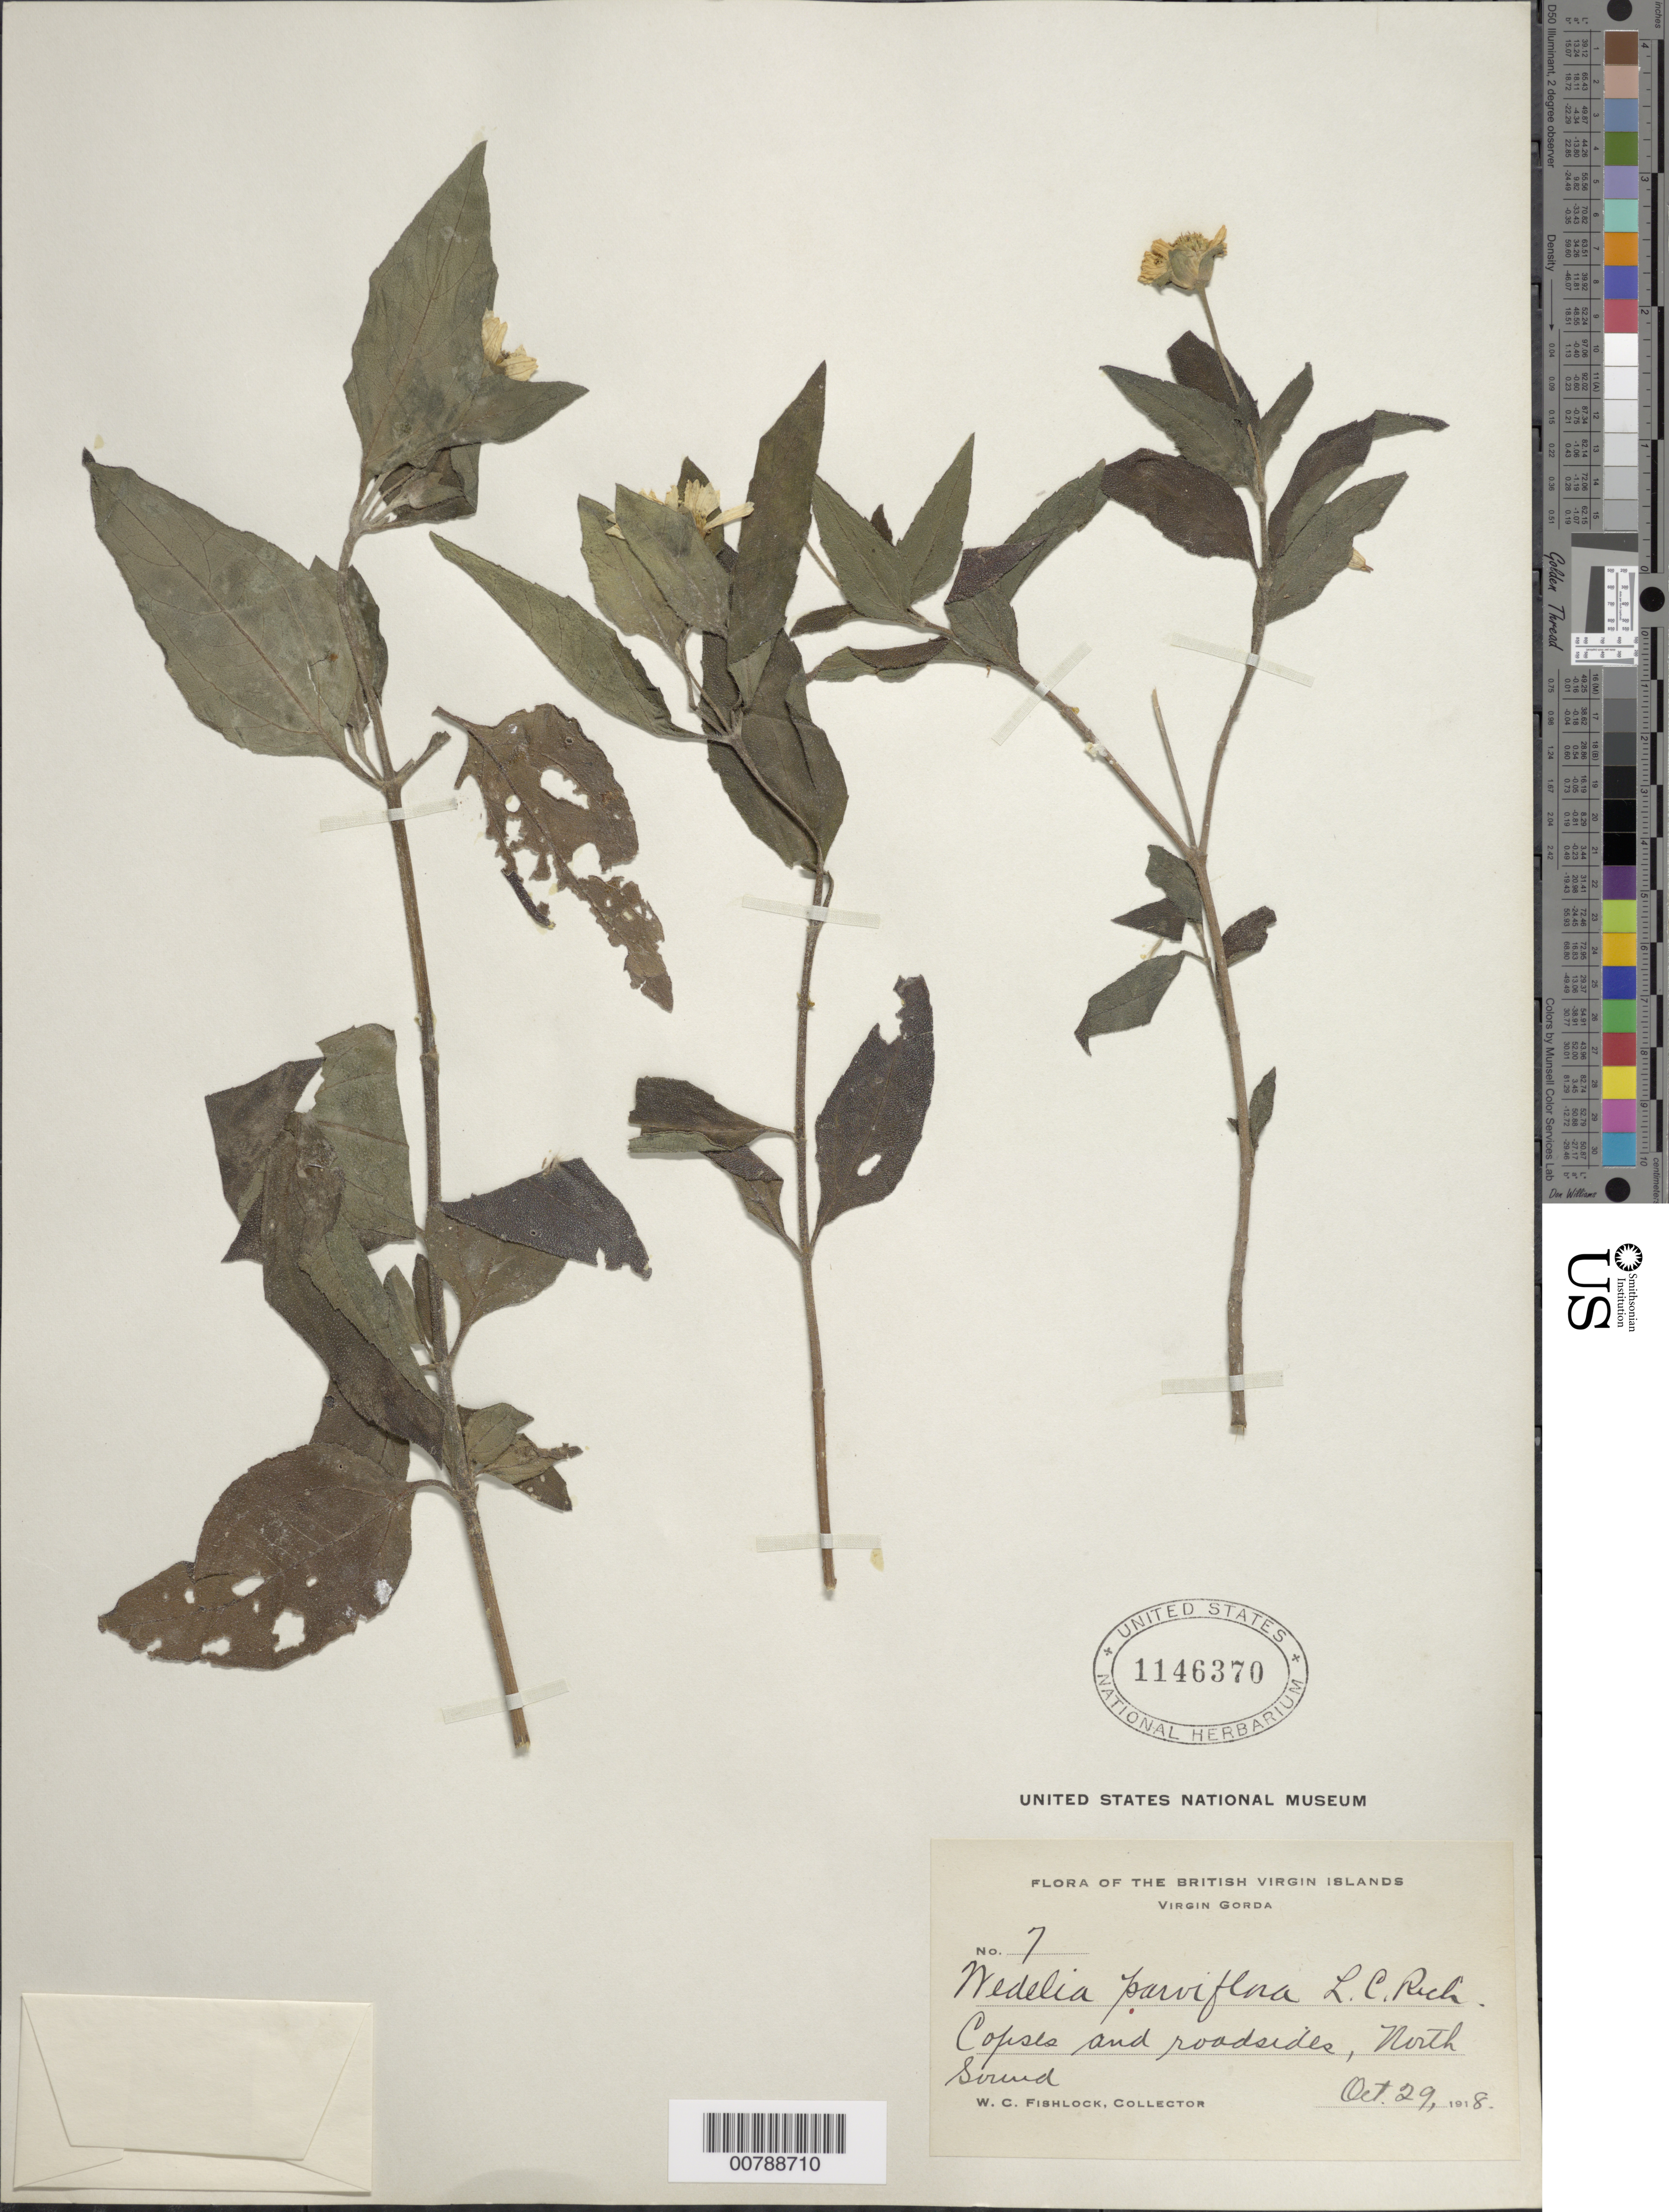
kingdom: Plantae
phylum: Tracheophyta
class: Magnoliopsida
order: Asterales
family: Asteraceae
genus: Wedelia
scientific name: Wedelia calycina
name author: Rich.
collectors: W. Fishlock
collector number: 7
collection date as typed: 29 Oct 1918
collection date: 1918-10-29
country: British Virgin Islands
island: Virgin Gorda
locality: Roadsides, North Sound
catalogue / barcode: US 1146370